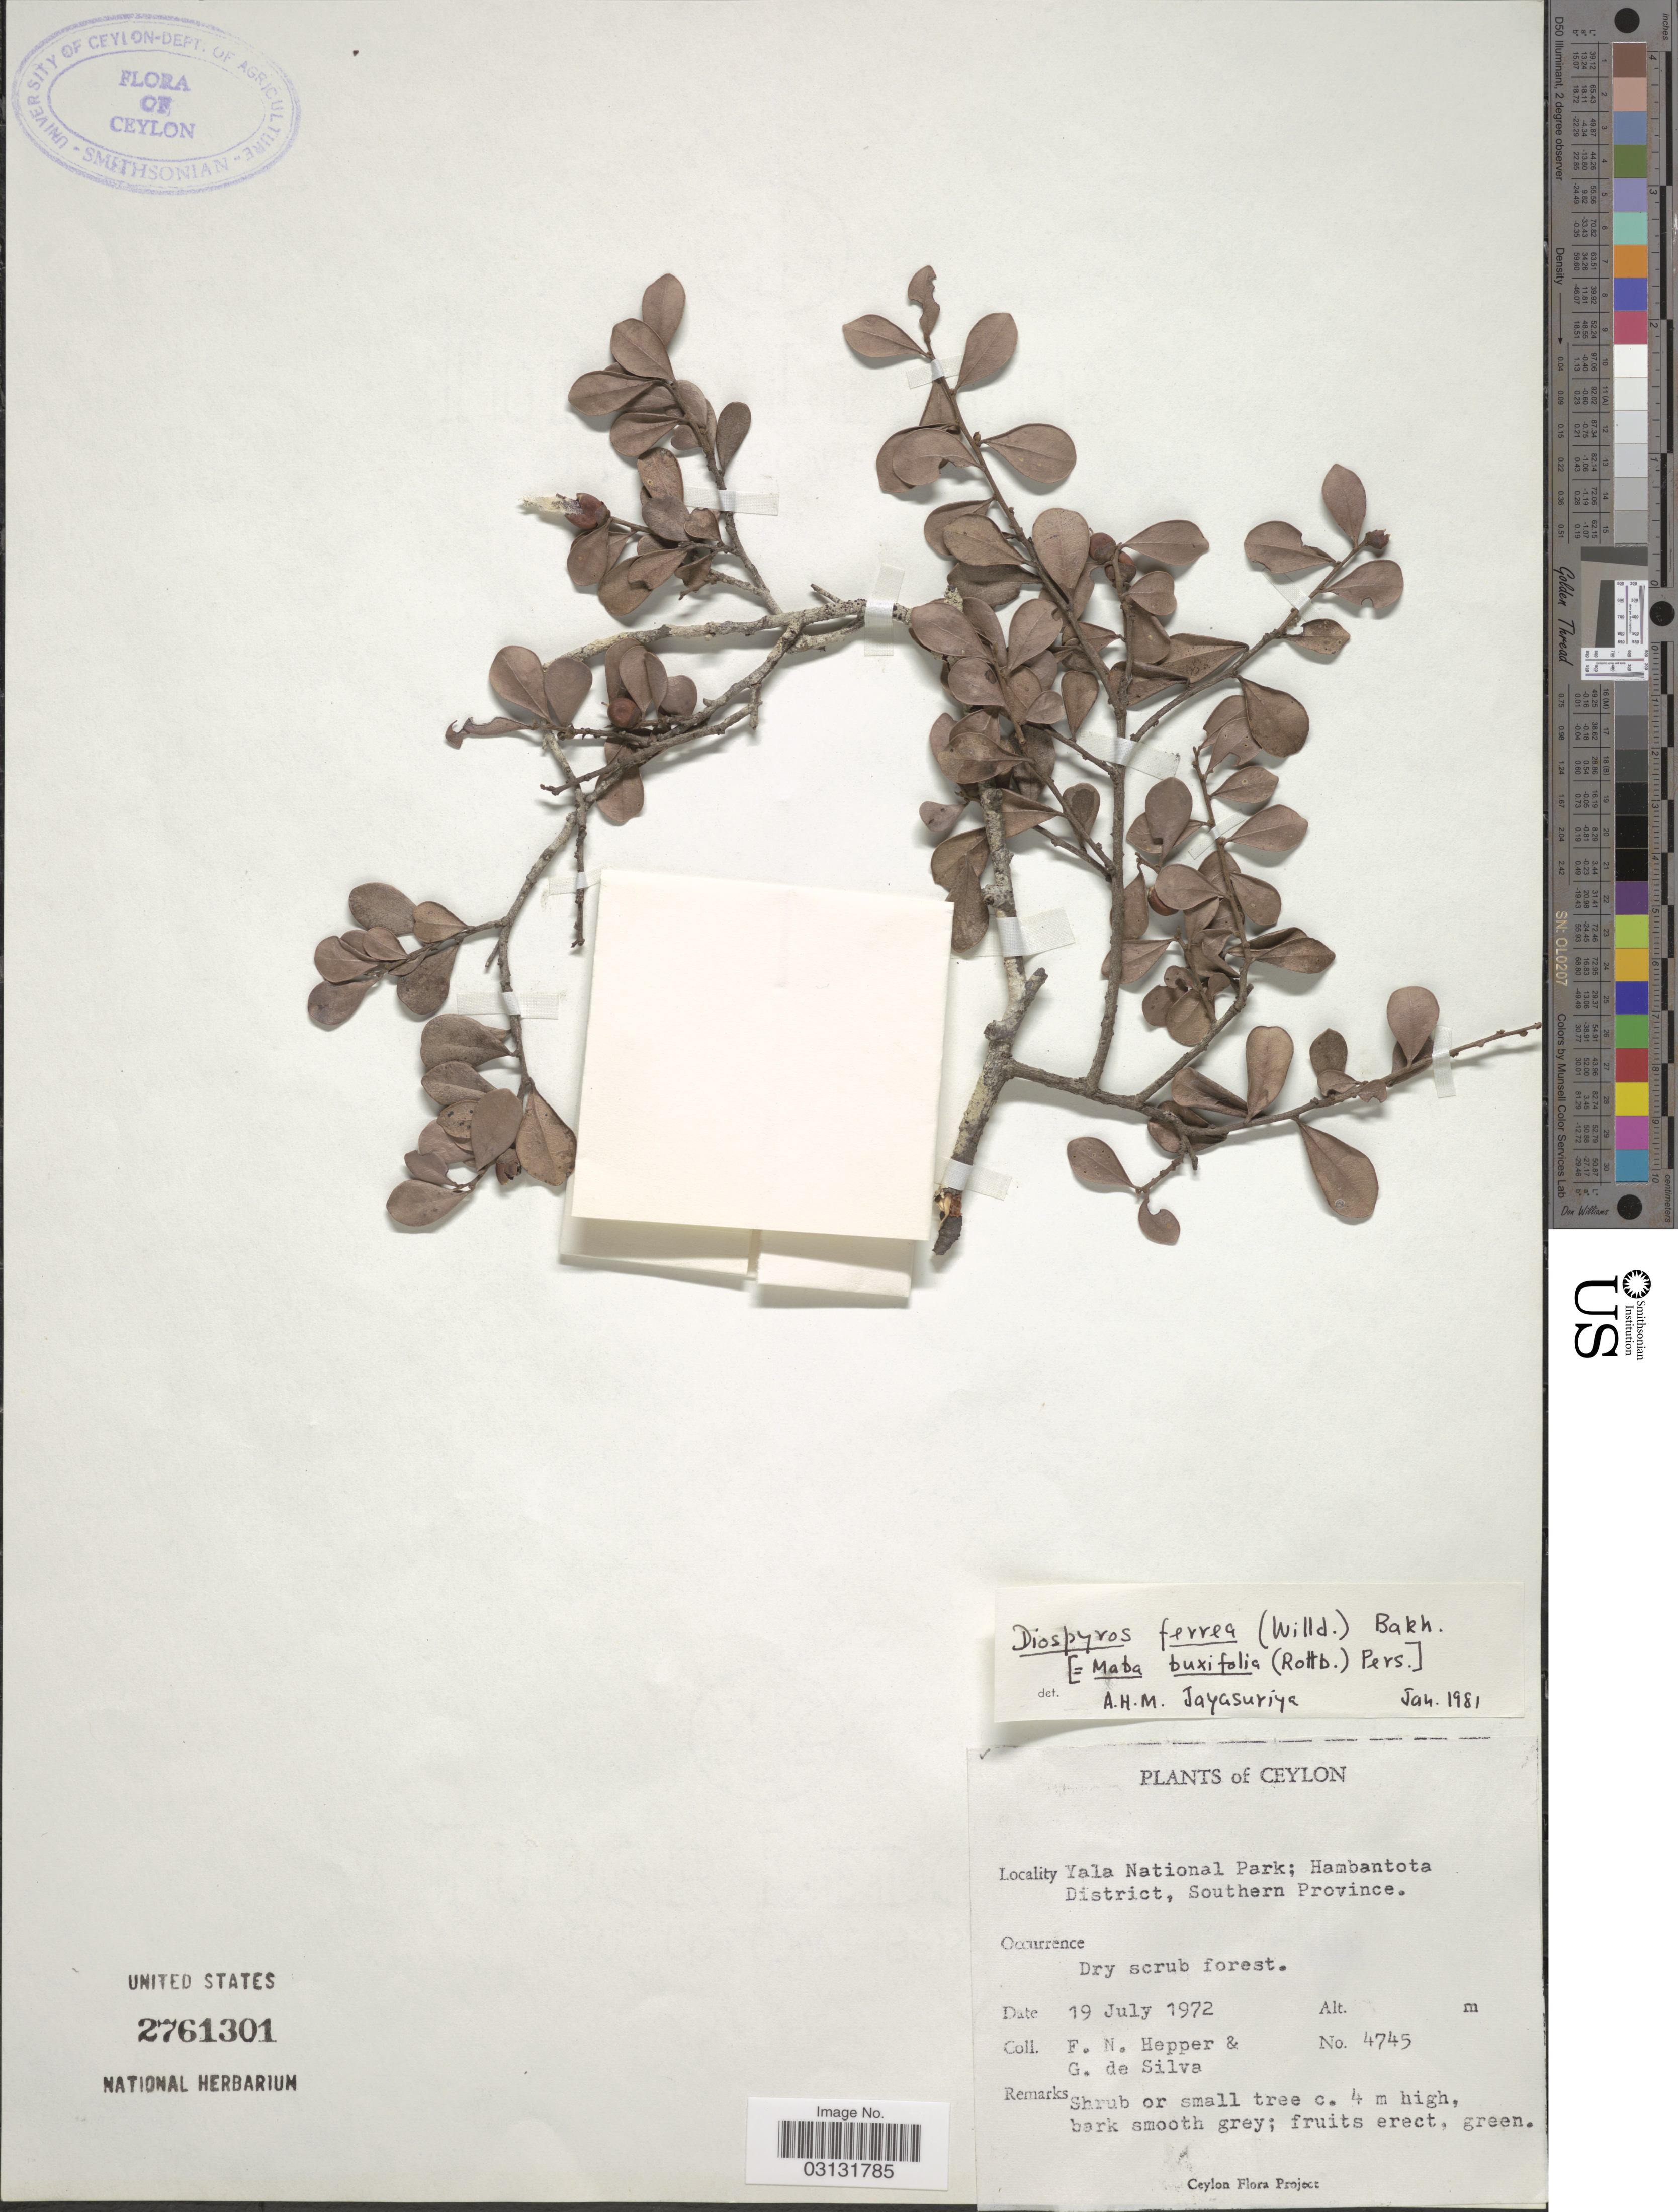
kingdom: Plantae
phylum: Tracheophyta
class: Magnoliopsida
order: Ericales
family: Ebenaceae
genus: Diospyros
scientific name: Diospyros ferrea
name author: (Willd.) Bakh.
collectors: F. Hepper & G. De Silva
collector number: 4745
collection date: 1972-07-19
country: Sri Lanka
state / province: Southern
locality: Ceylon. Yala National Park; Hambantota District, Southern Province.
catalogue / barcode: US 2761301